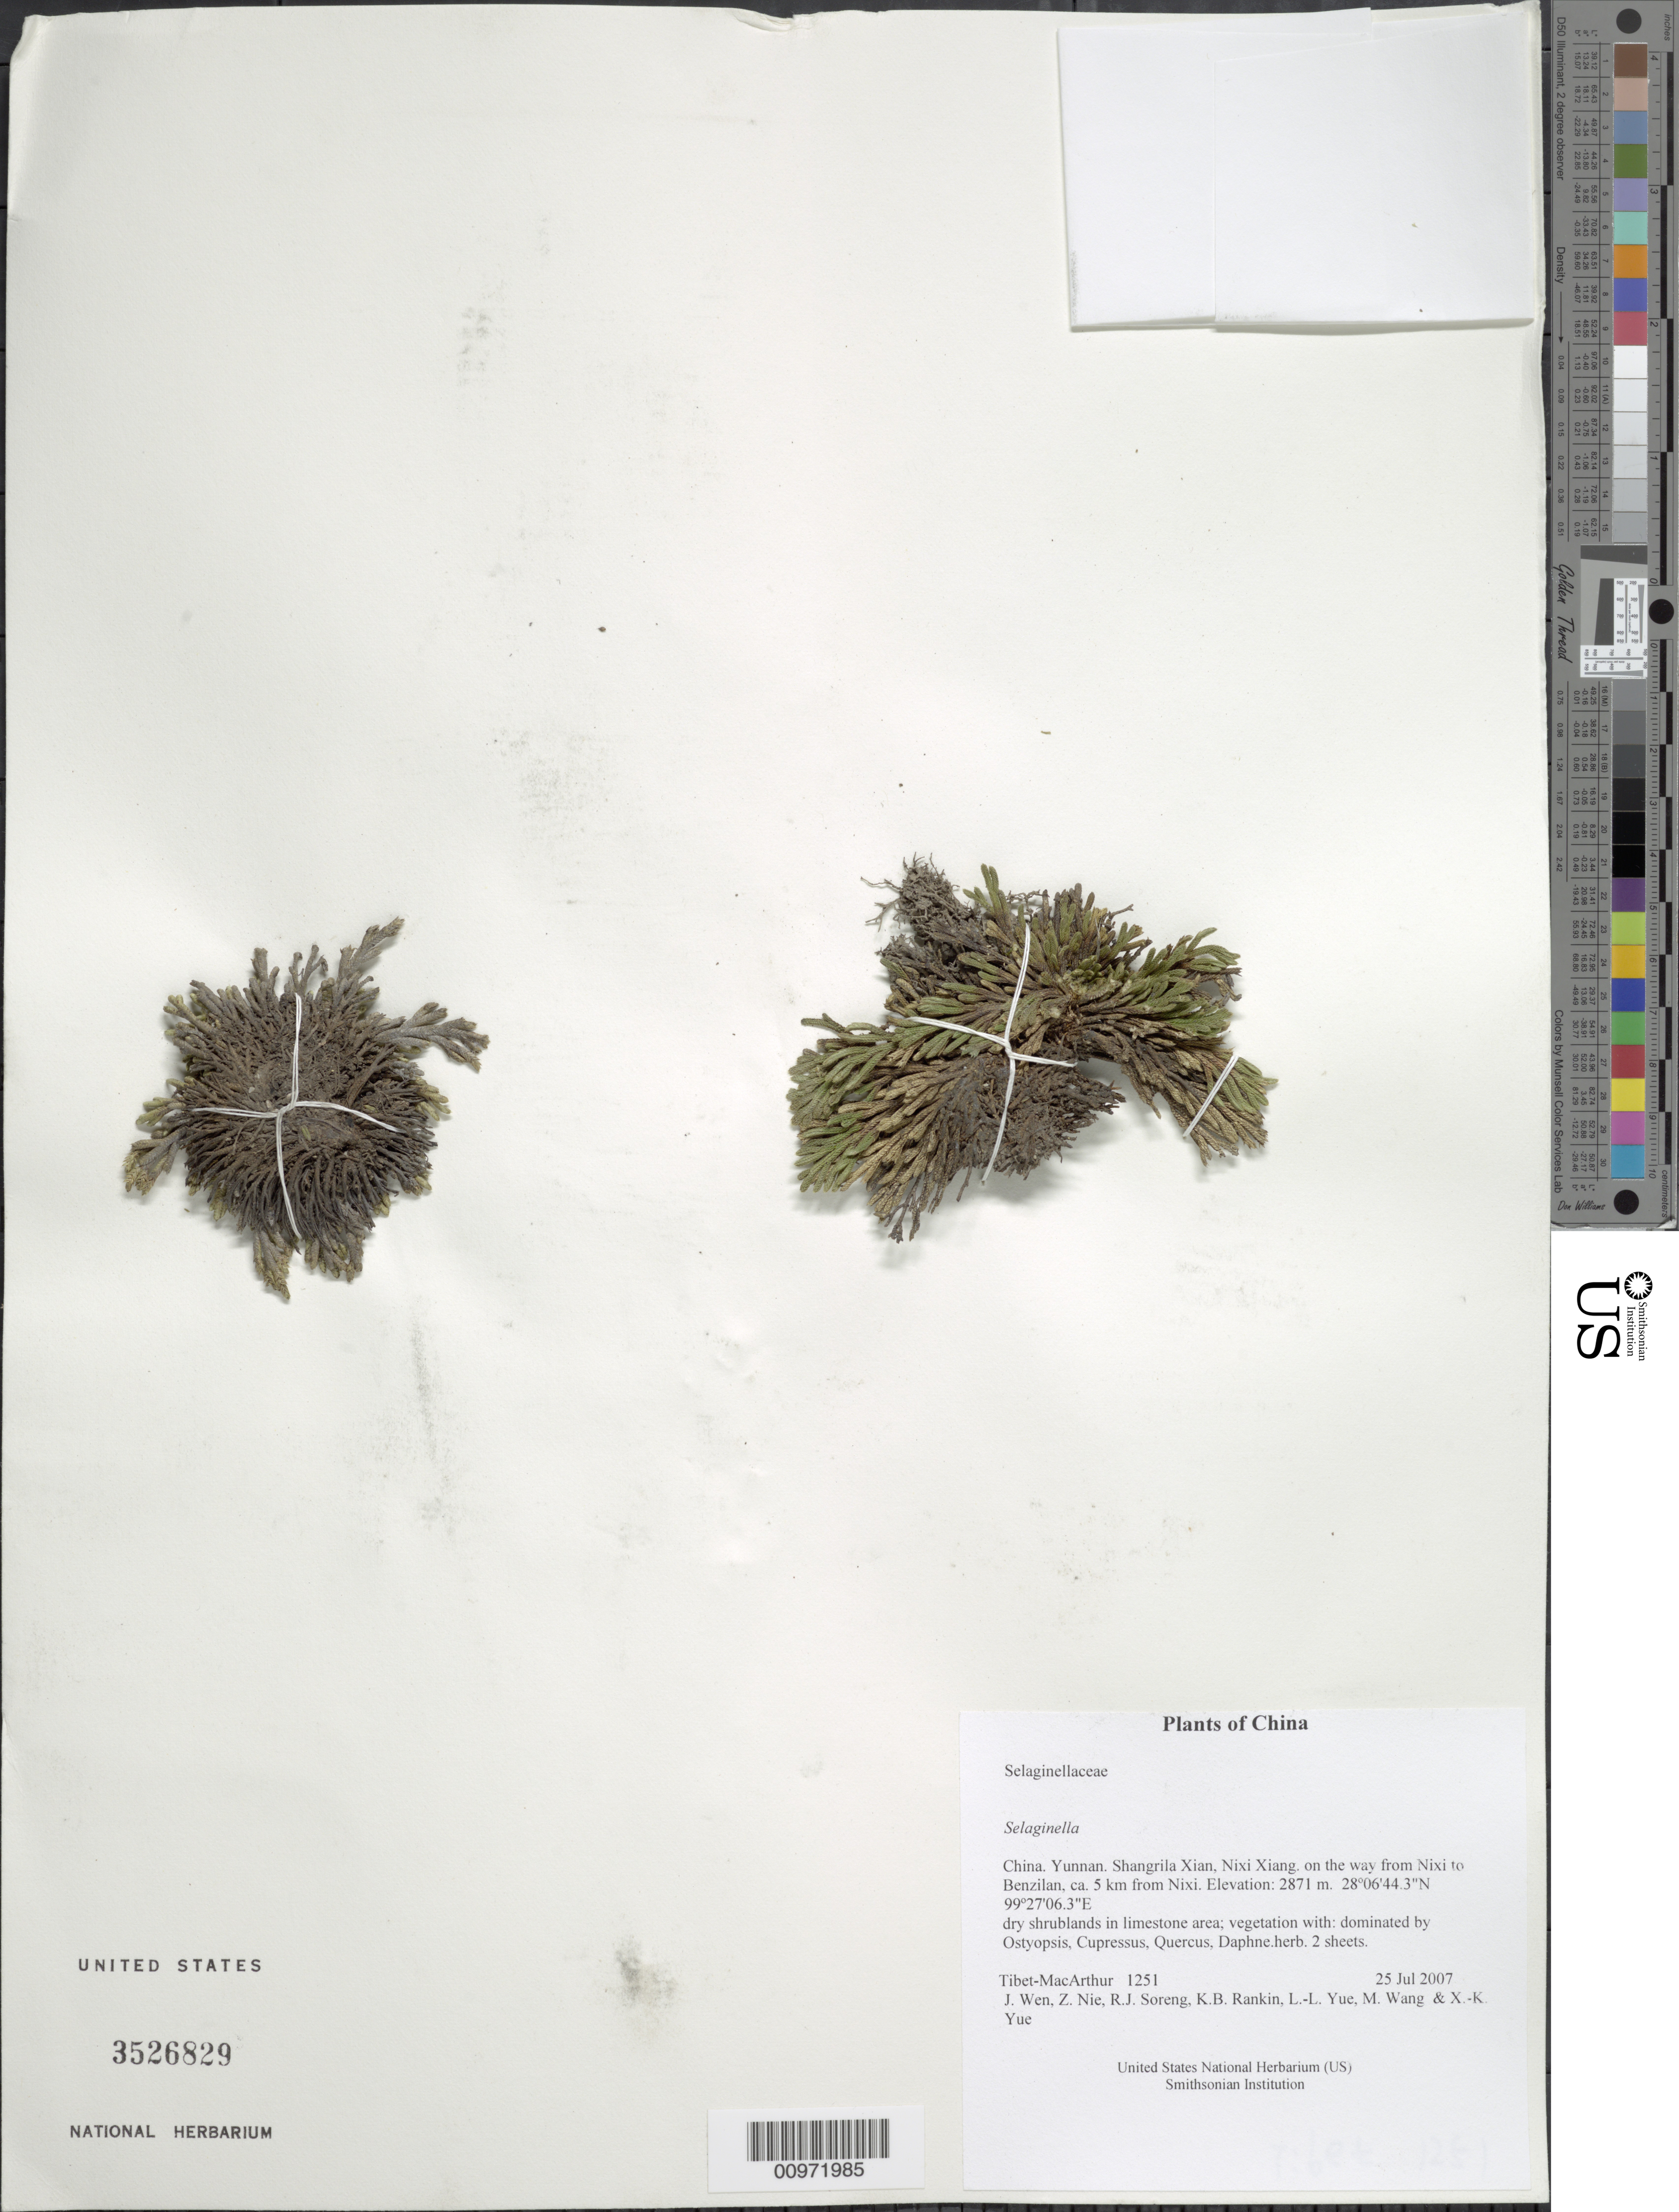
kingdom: Plantae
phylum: Tracheophyta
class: Lycopodiopsida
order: Selaginellales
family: Selaginellaceae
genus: Selaginella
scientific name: Selaginella sp.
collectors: Tibet-MacArthur, J. Wen, Z. Nie, R. J. Soreng, K. Rankin, L. Yue, M. Wang & X. Yue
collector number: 1251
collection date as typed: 25 Jul 2007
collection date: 2007-07-25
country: China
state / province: Yunnan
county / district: Shangrila Xian, Nixi Xiang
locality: on the way from Nixi to Benzilan, ca. 5 km from Nixi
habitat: dry shrublands in limestone area; vegetation with: dominated by Ostyopsis, Cupressus, Quercus, Daphne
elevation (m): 2871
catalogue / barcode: US 3526829